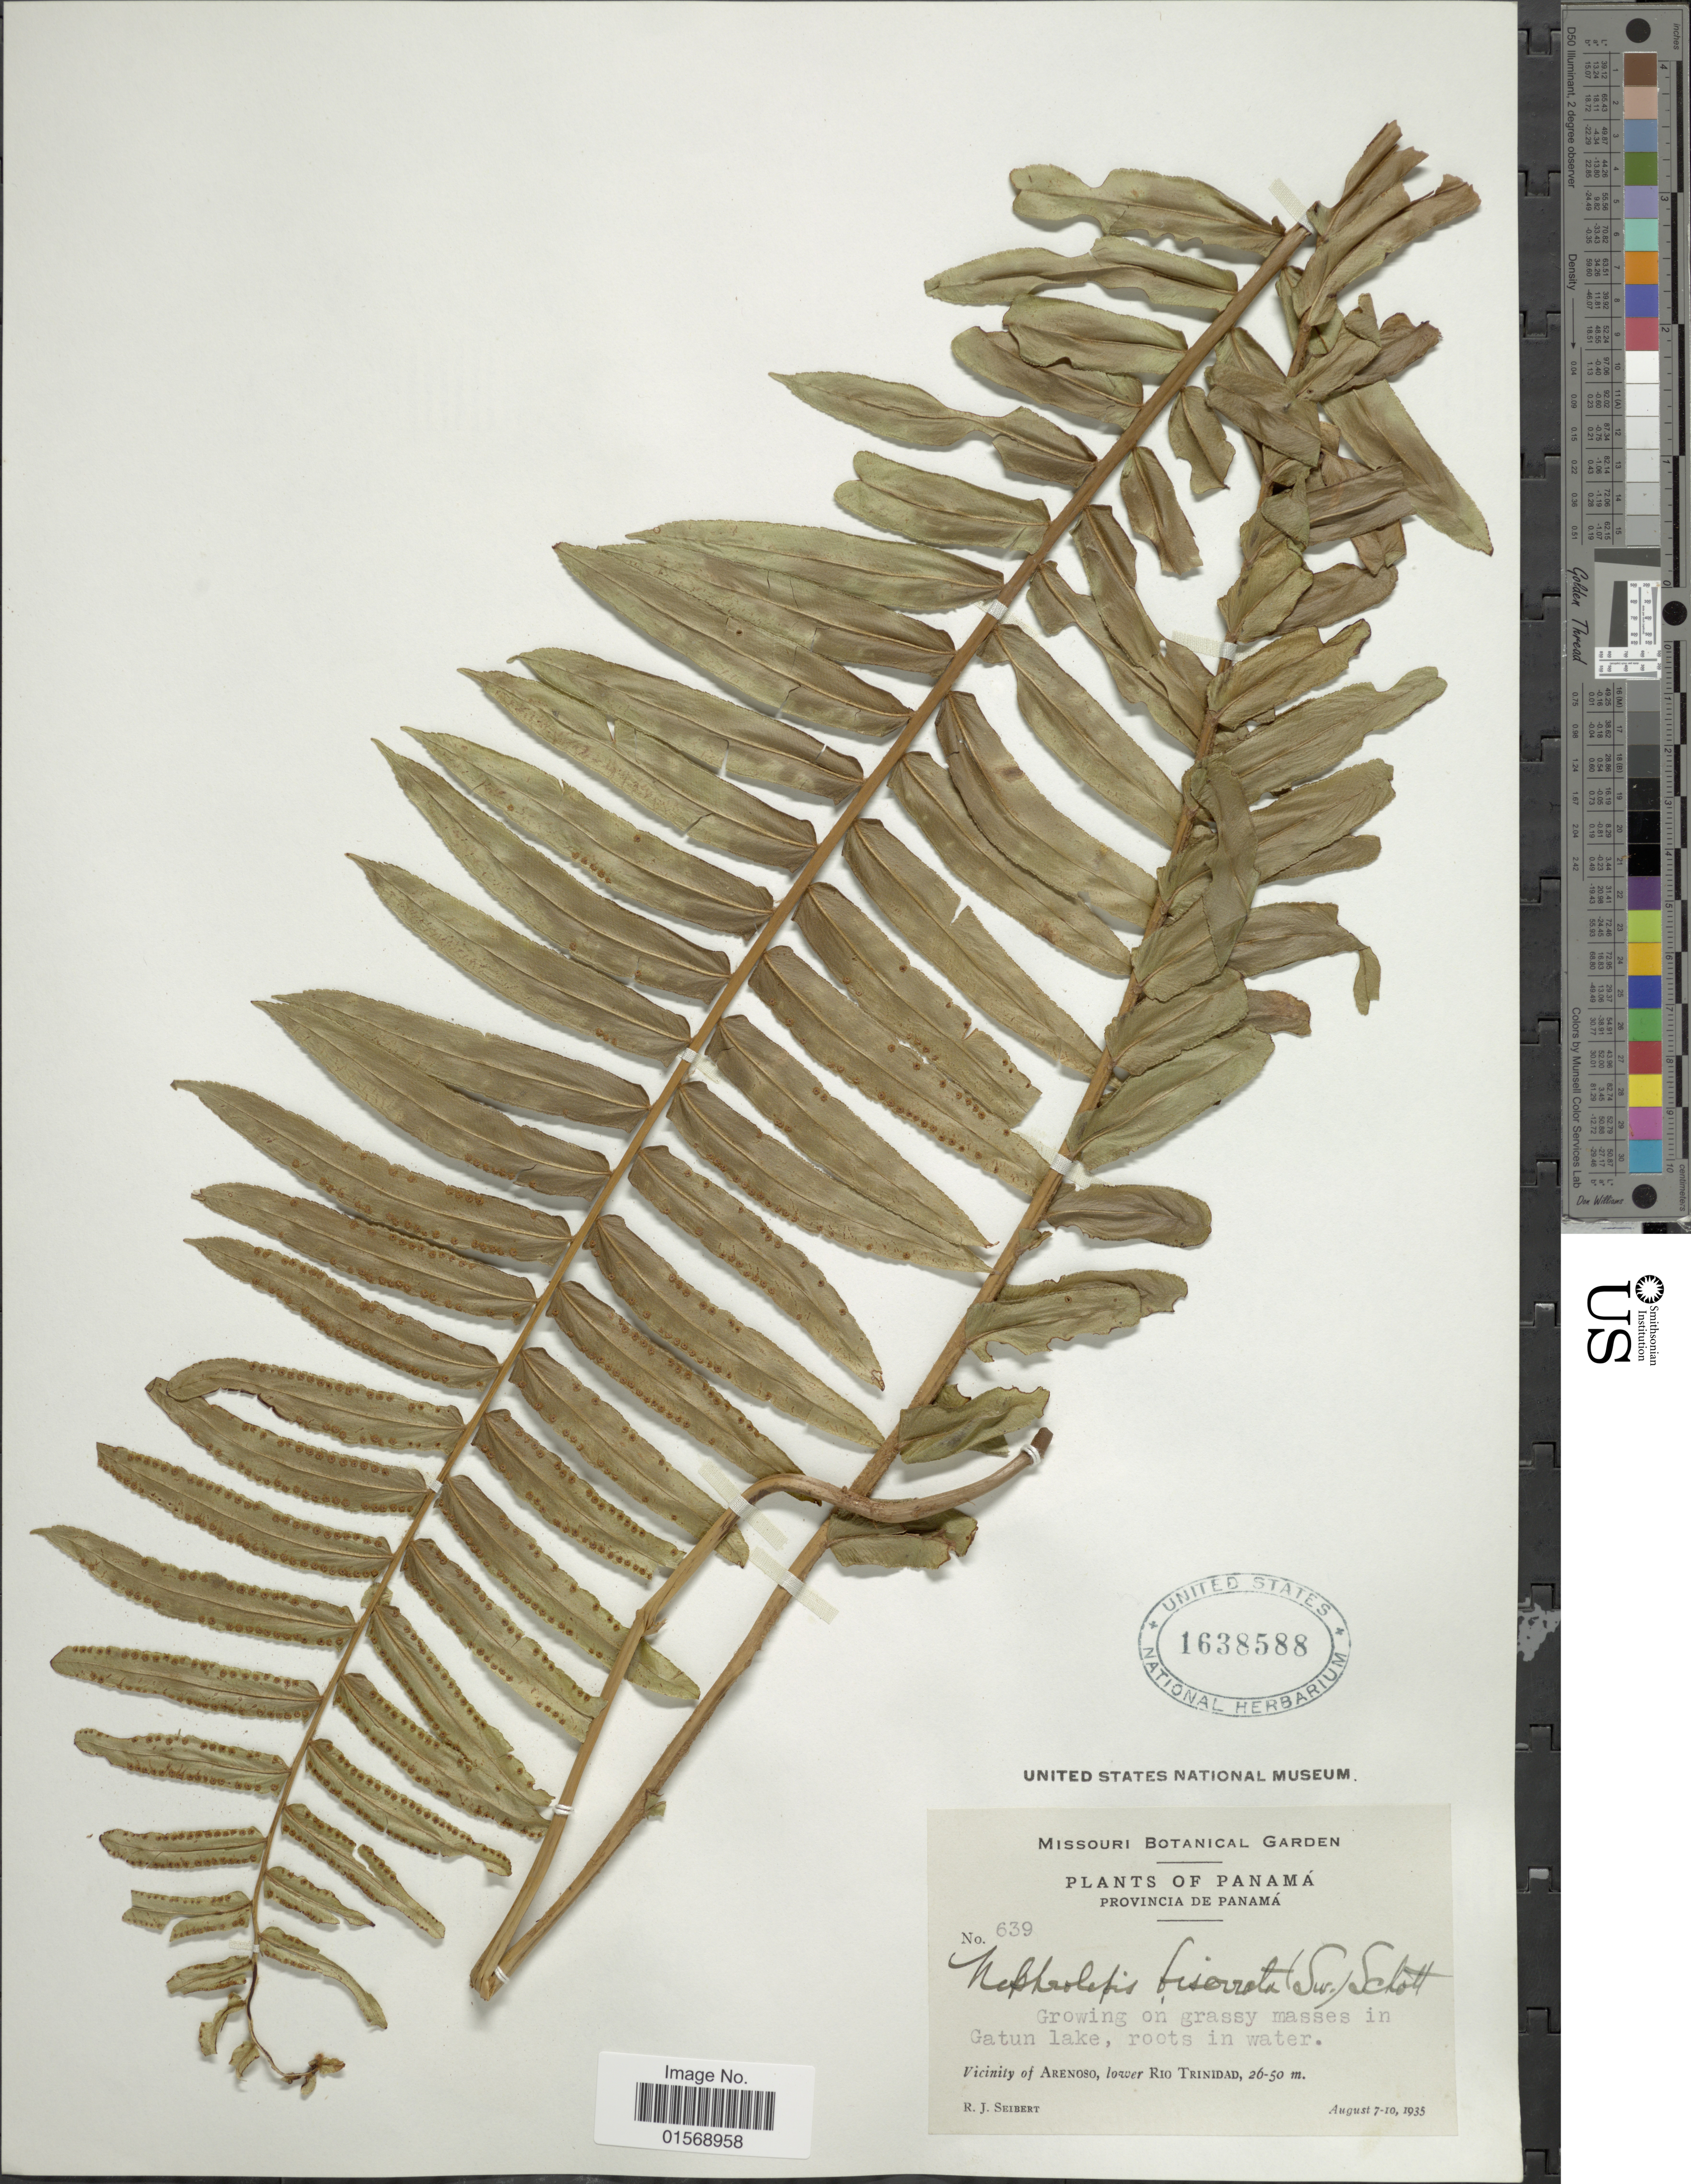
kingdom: Plantae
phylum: Tracheophyta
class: Polypodiopsida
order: Polypodiales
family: Nephrolepidaceae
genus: Nephrolepis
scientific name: Nephrolepis biserrata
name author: (Sw.) Schott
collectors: R. J. Seibert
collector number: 639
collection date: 1935-08-07/1935-08-10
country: Panama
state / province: Panamá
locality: Panama, Provincia de Panamá, Gatun lake, Vicinity of Arenoso, lower Rio Trinidad.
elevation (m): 26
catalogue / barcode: US 1638588